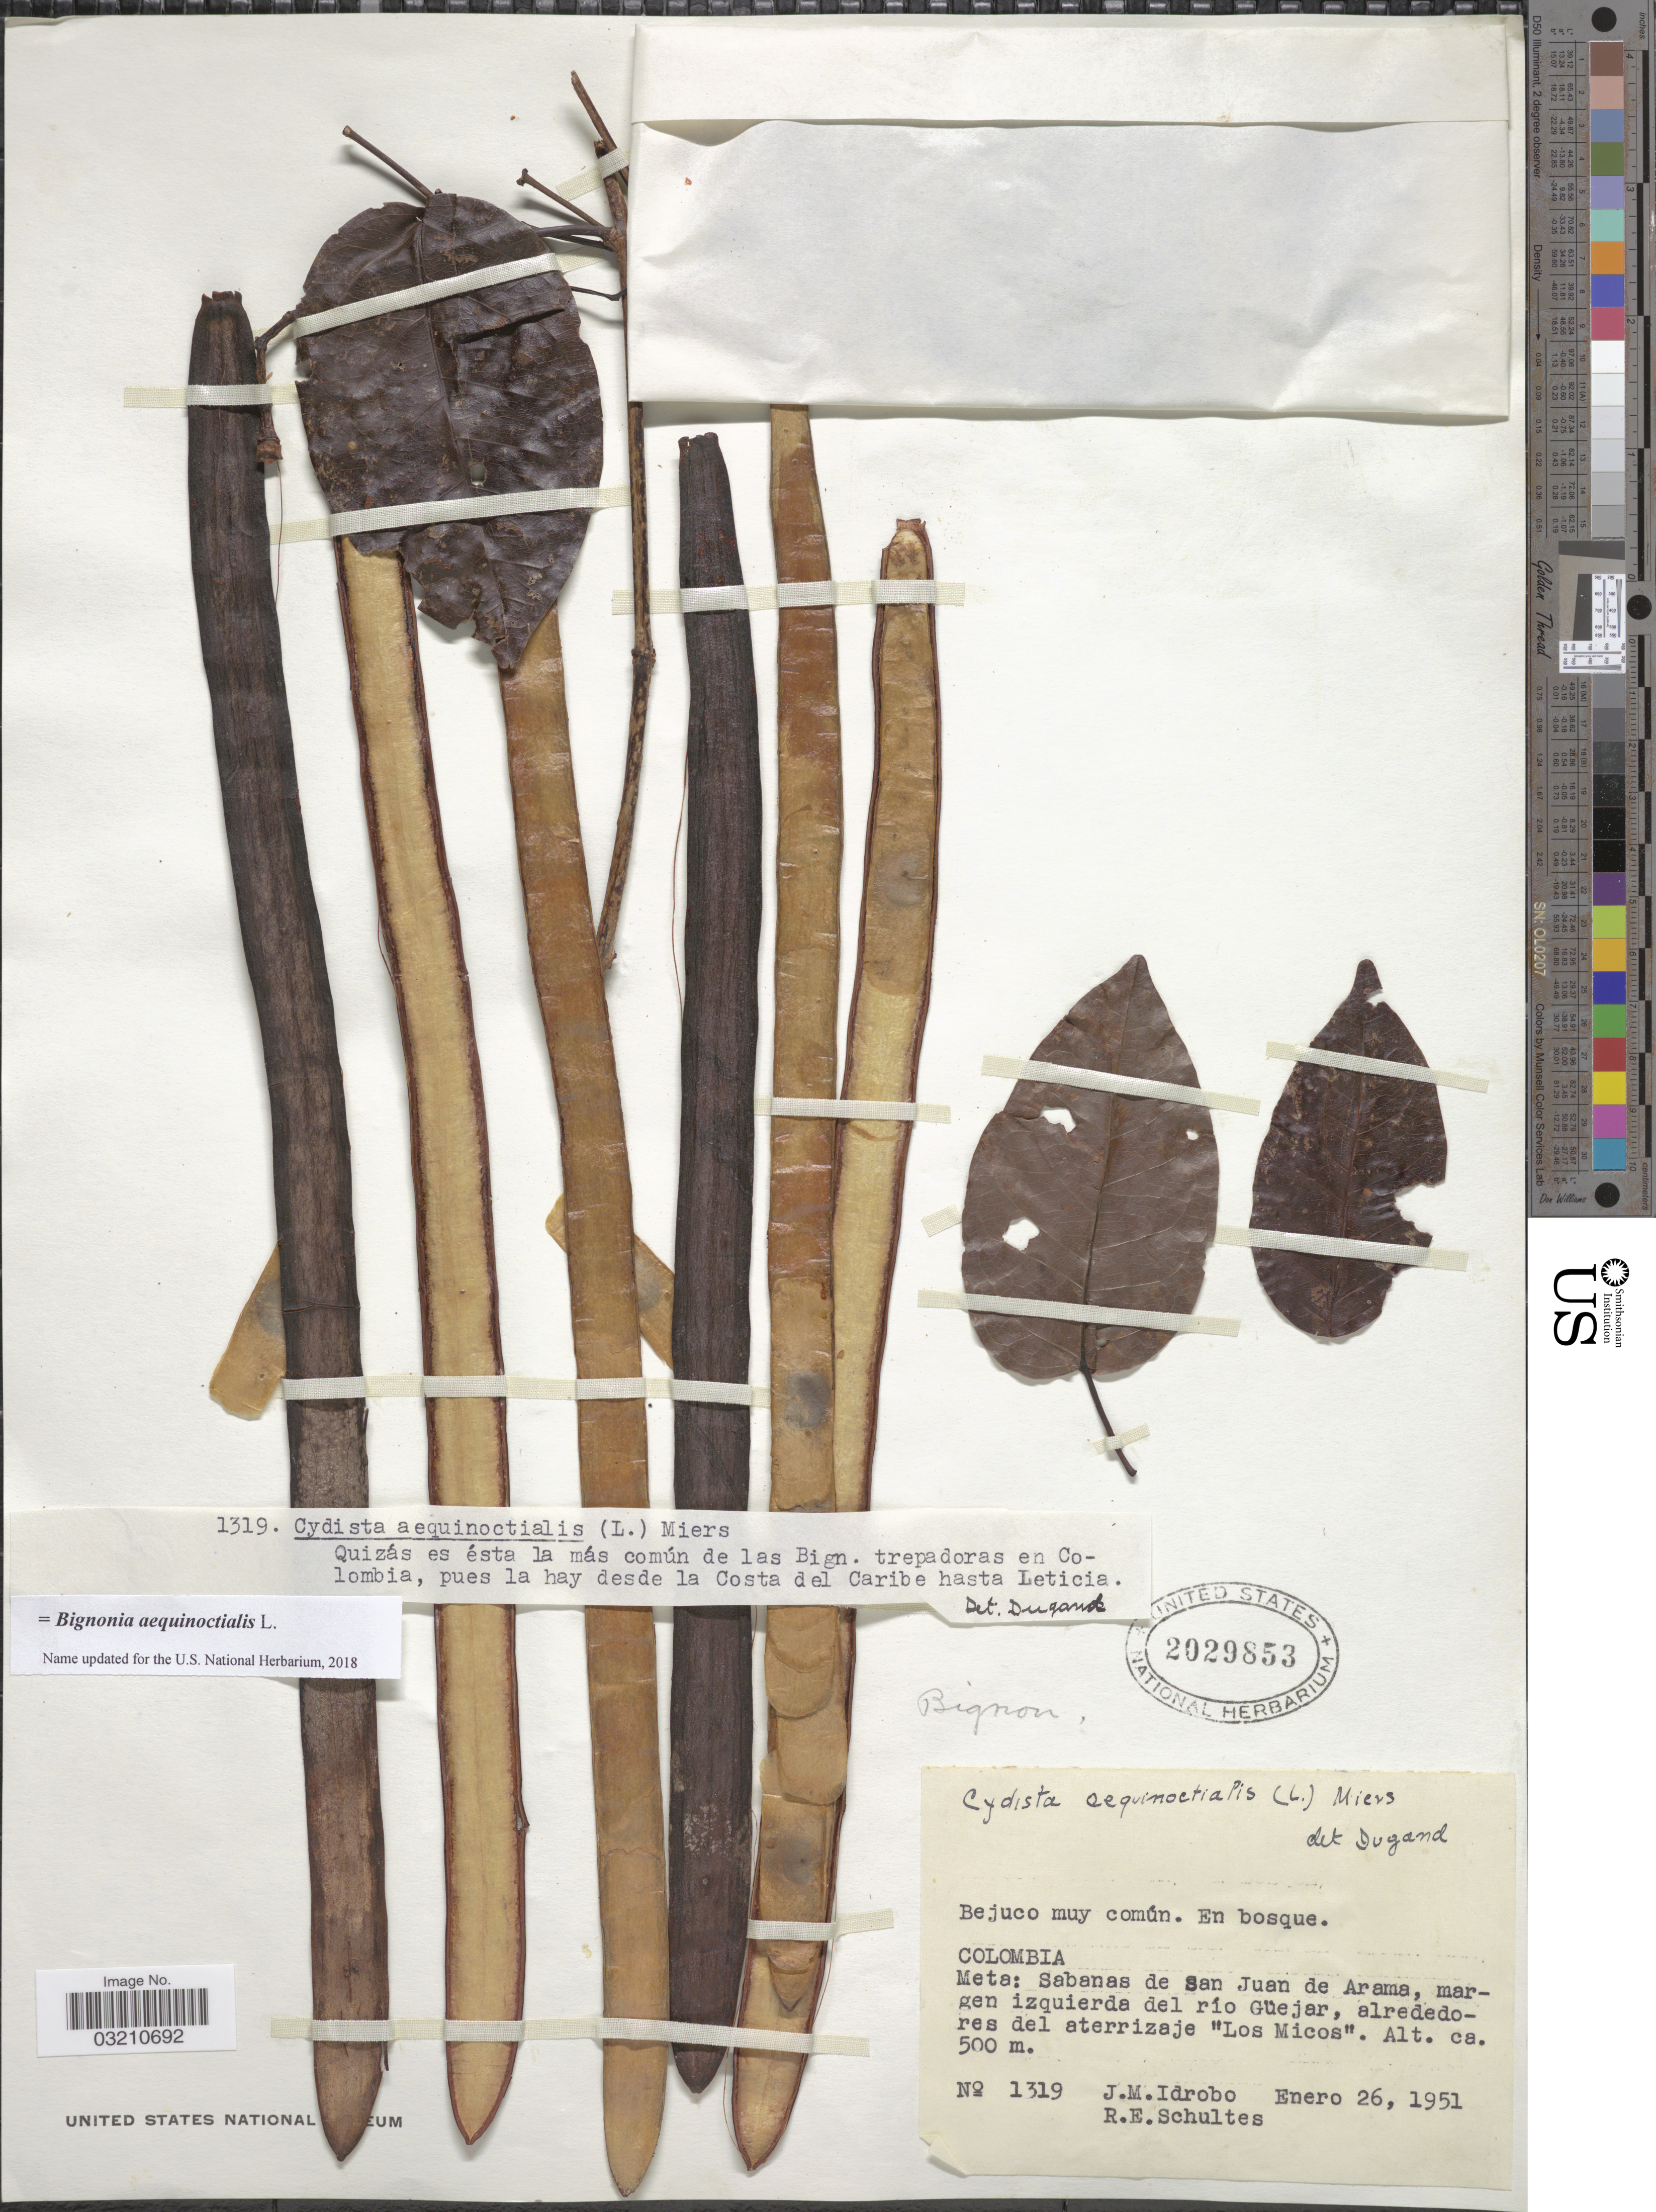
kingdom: Plantae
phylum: Tracheophyta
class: Magnoliopsida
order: Lamiales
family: Bignoniaceae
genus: Bignonia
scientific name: Bignonia aequinoctialis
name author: L.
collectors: J. M. Idrobo & R. E. Schultes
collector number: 1319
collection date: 1951-01-26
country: Colombia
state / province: Meta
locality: Sabanas de San Juan de Arama, margen izquierda del río Güejar, alrededores del aterrizaje "Los Micos".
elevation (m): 500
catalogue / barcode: US 2029853